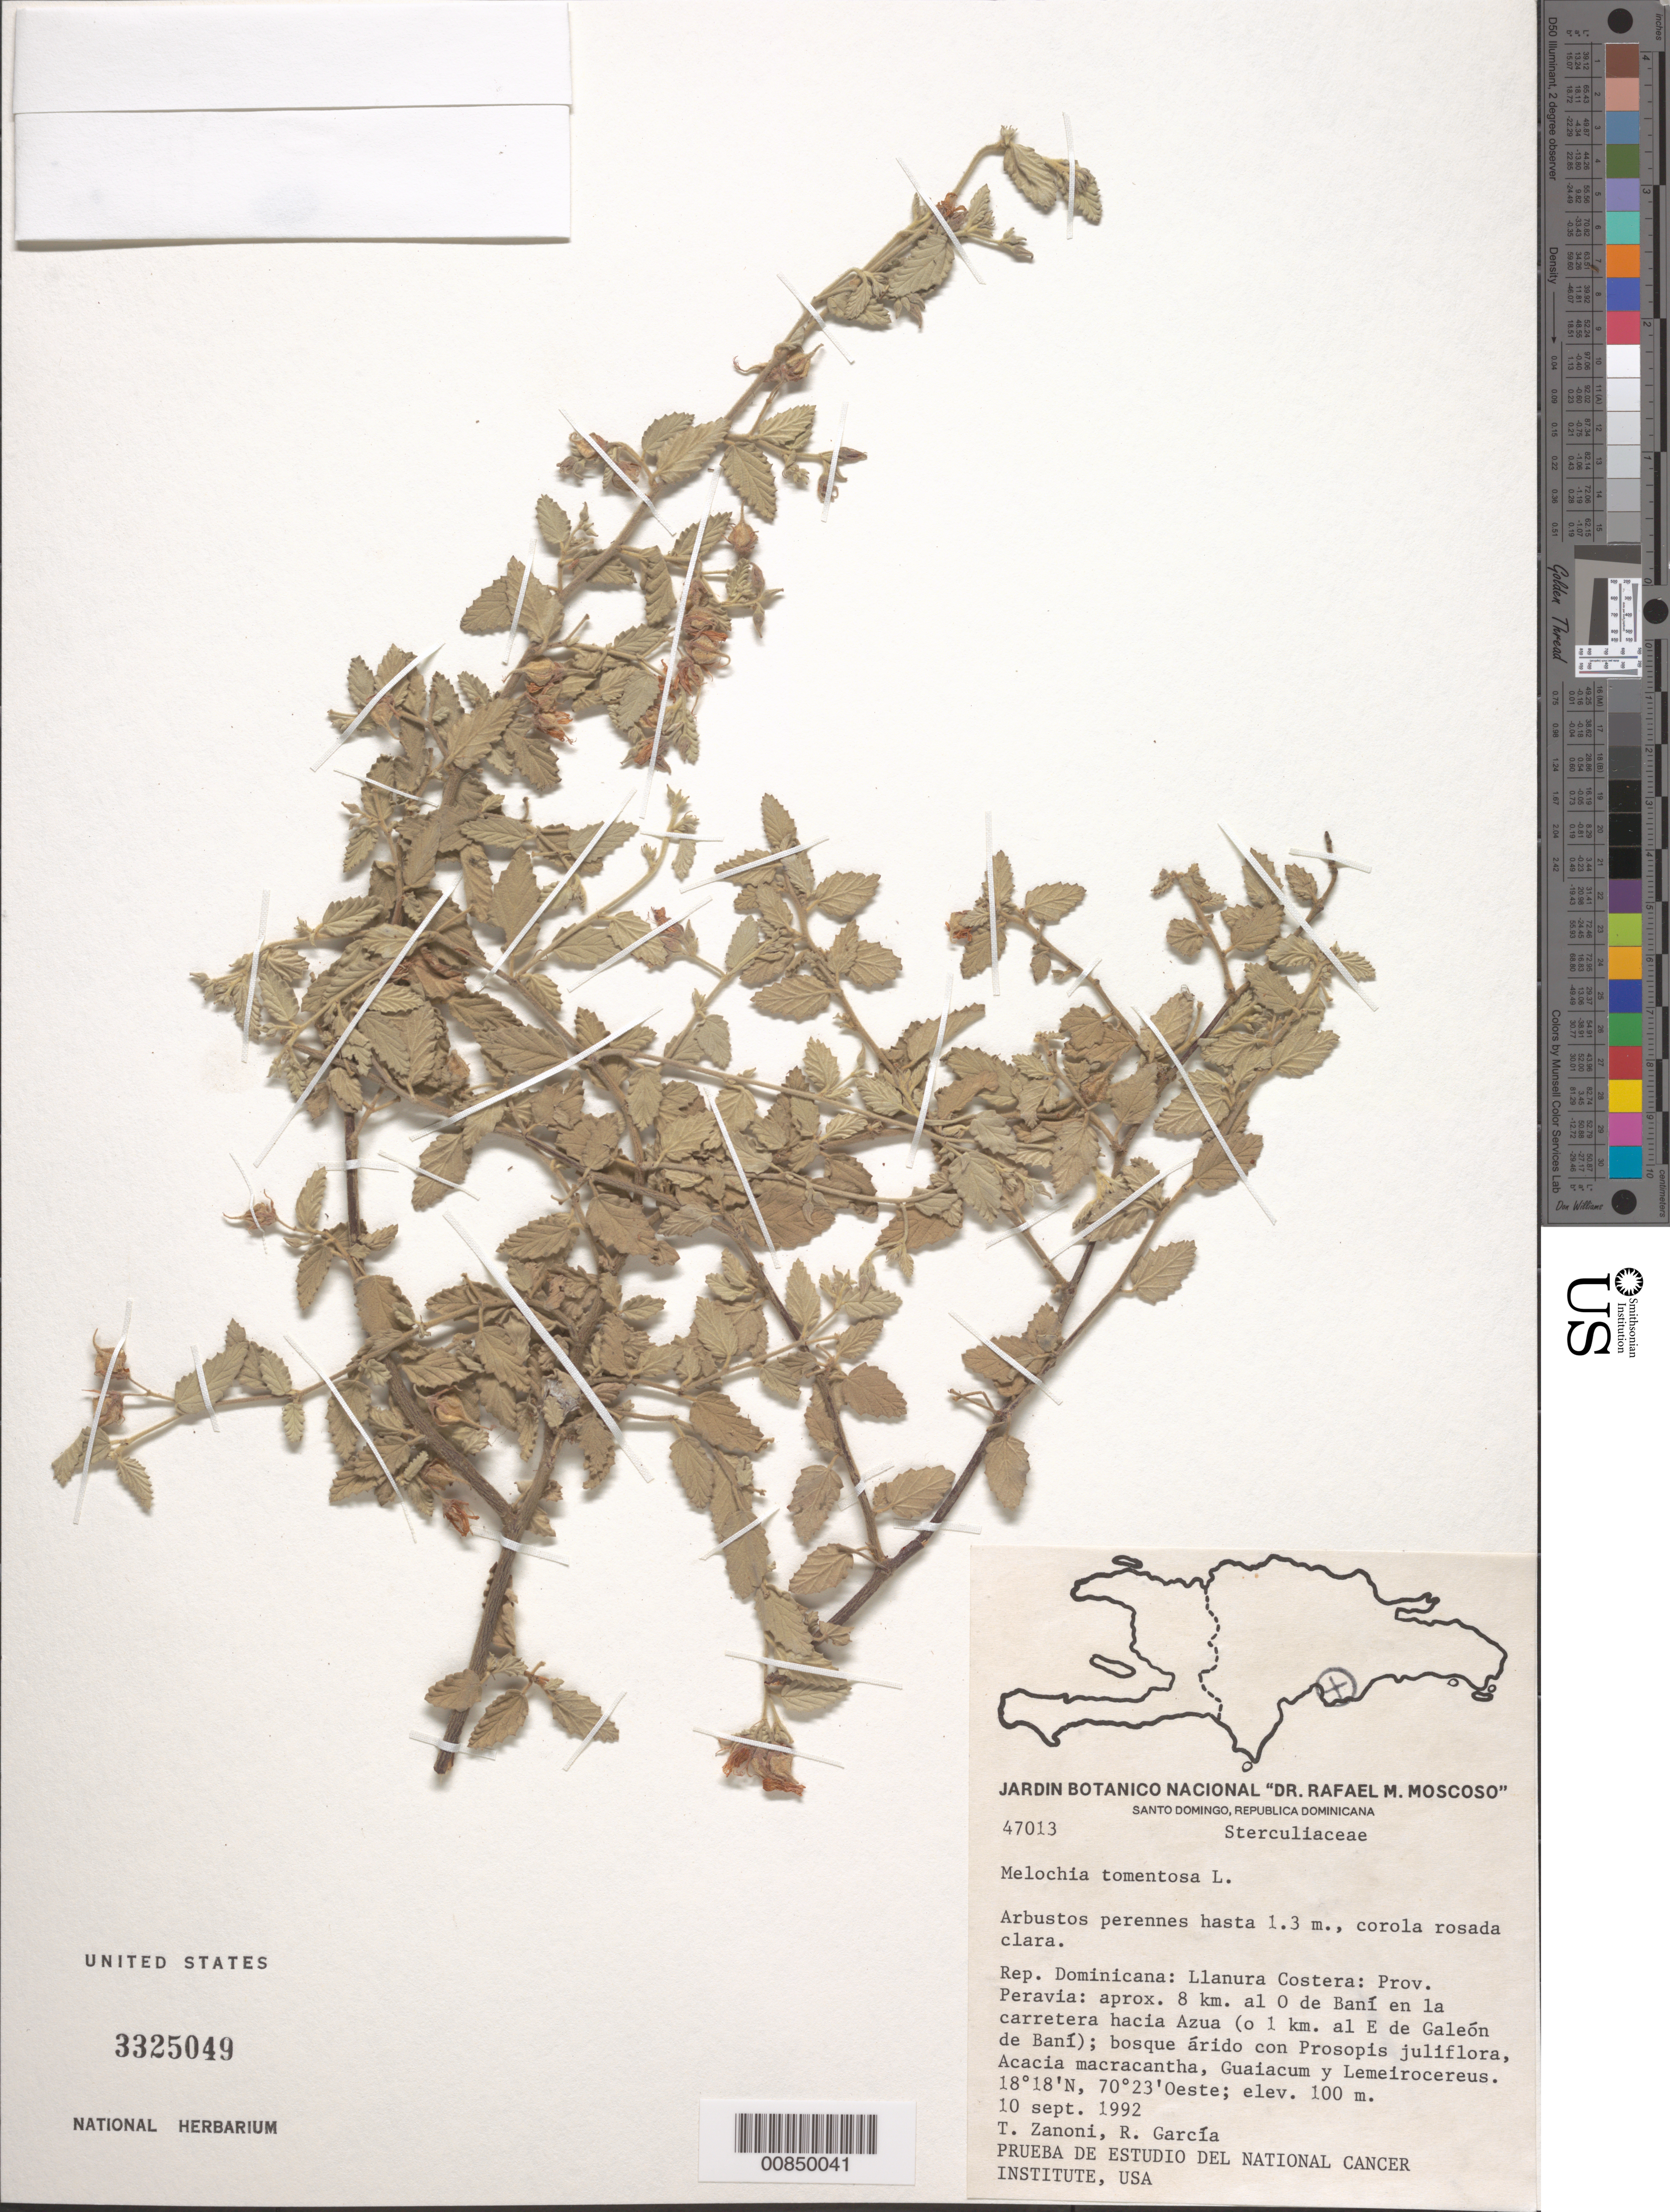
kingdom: Plantae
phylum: Tracheophyta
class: Magnoliopsida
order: Malvales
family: Malvaceae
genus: Melochia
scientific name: Melochia tomentosa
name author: L.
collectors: T. A. Zanoni & R. G. García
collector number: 47013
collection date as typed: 10 Sep 1992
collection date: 1992-09-10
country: Dominican Republic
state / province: Peravia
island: Hispaniola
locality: Llanura Costera, aprox. 8 km. al O de Baní en la carretera hacia Azua (o 1 km. al E de Galeón de Baní)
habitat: Bosque árido con Prosopis juliflora, Acacia macracantha, Guaiacum y Lemeirocereus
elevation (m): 100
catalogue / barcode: US 3325049